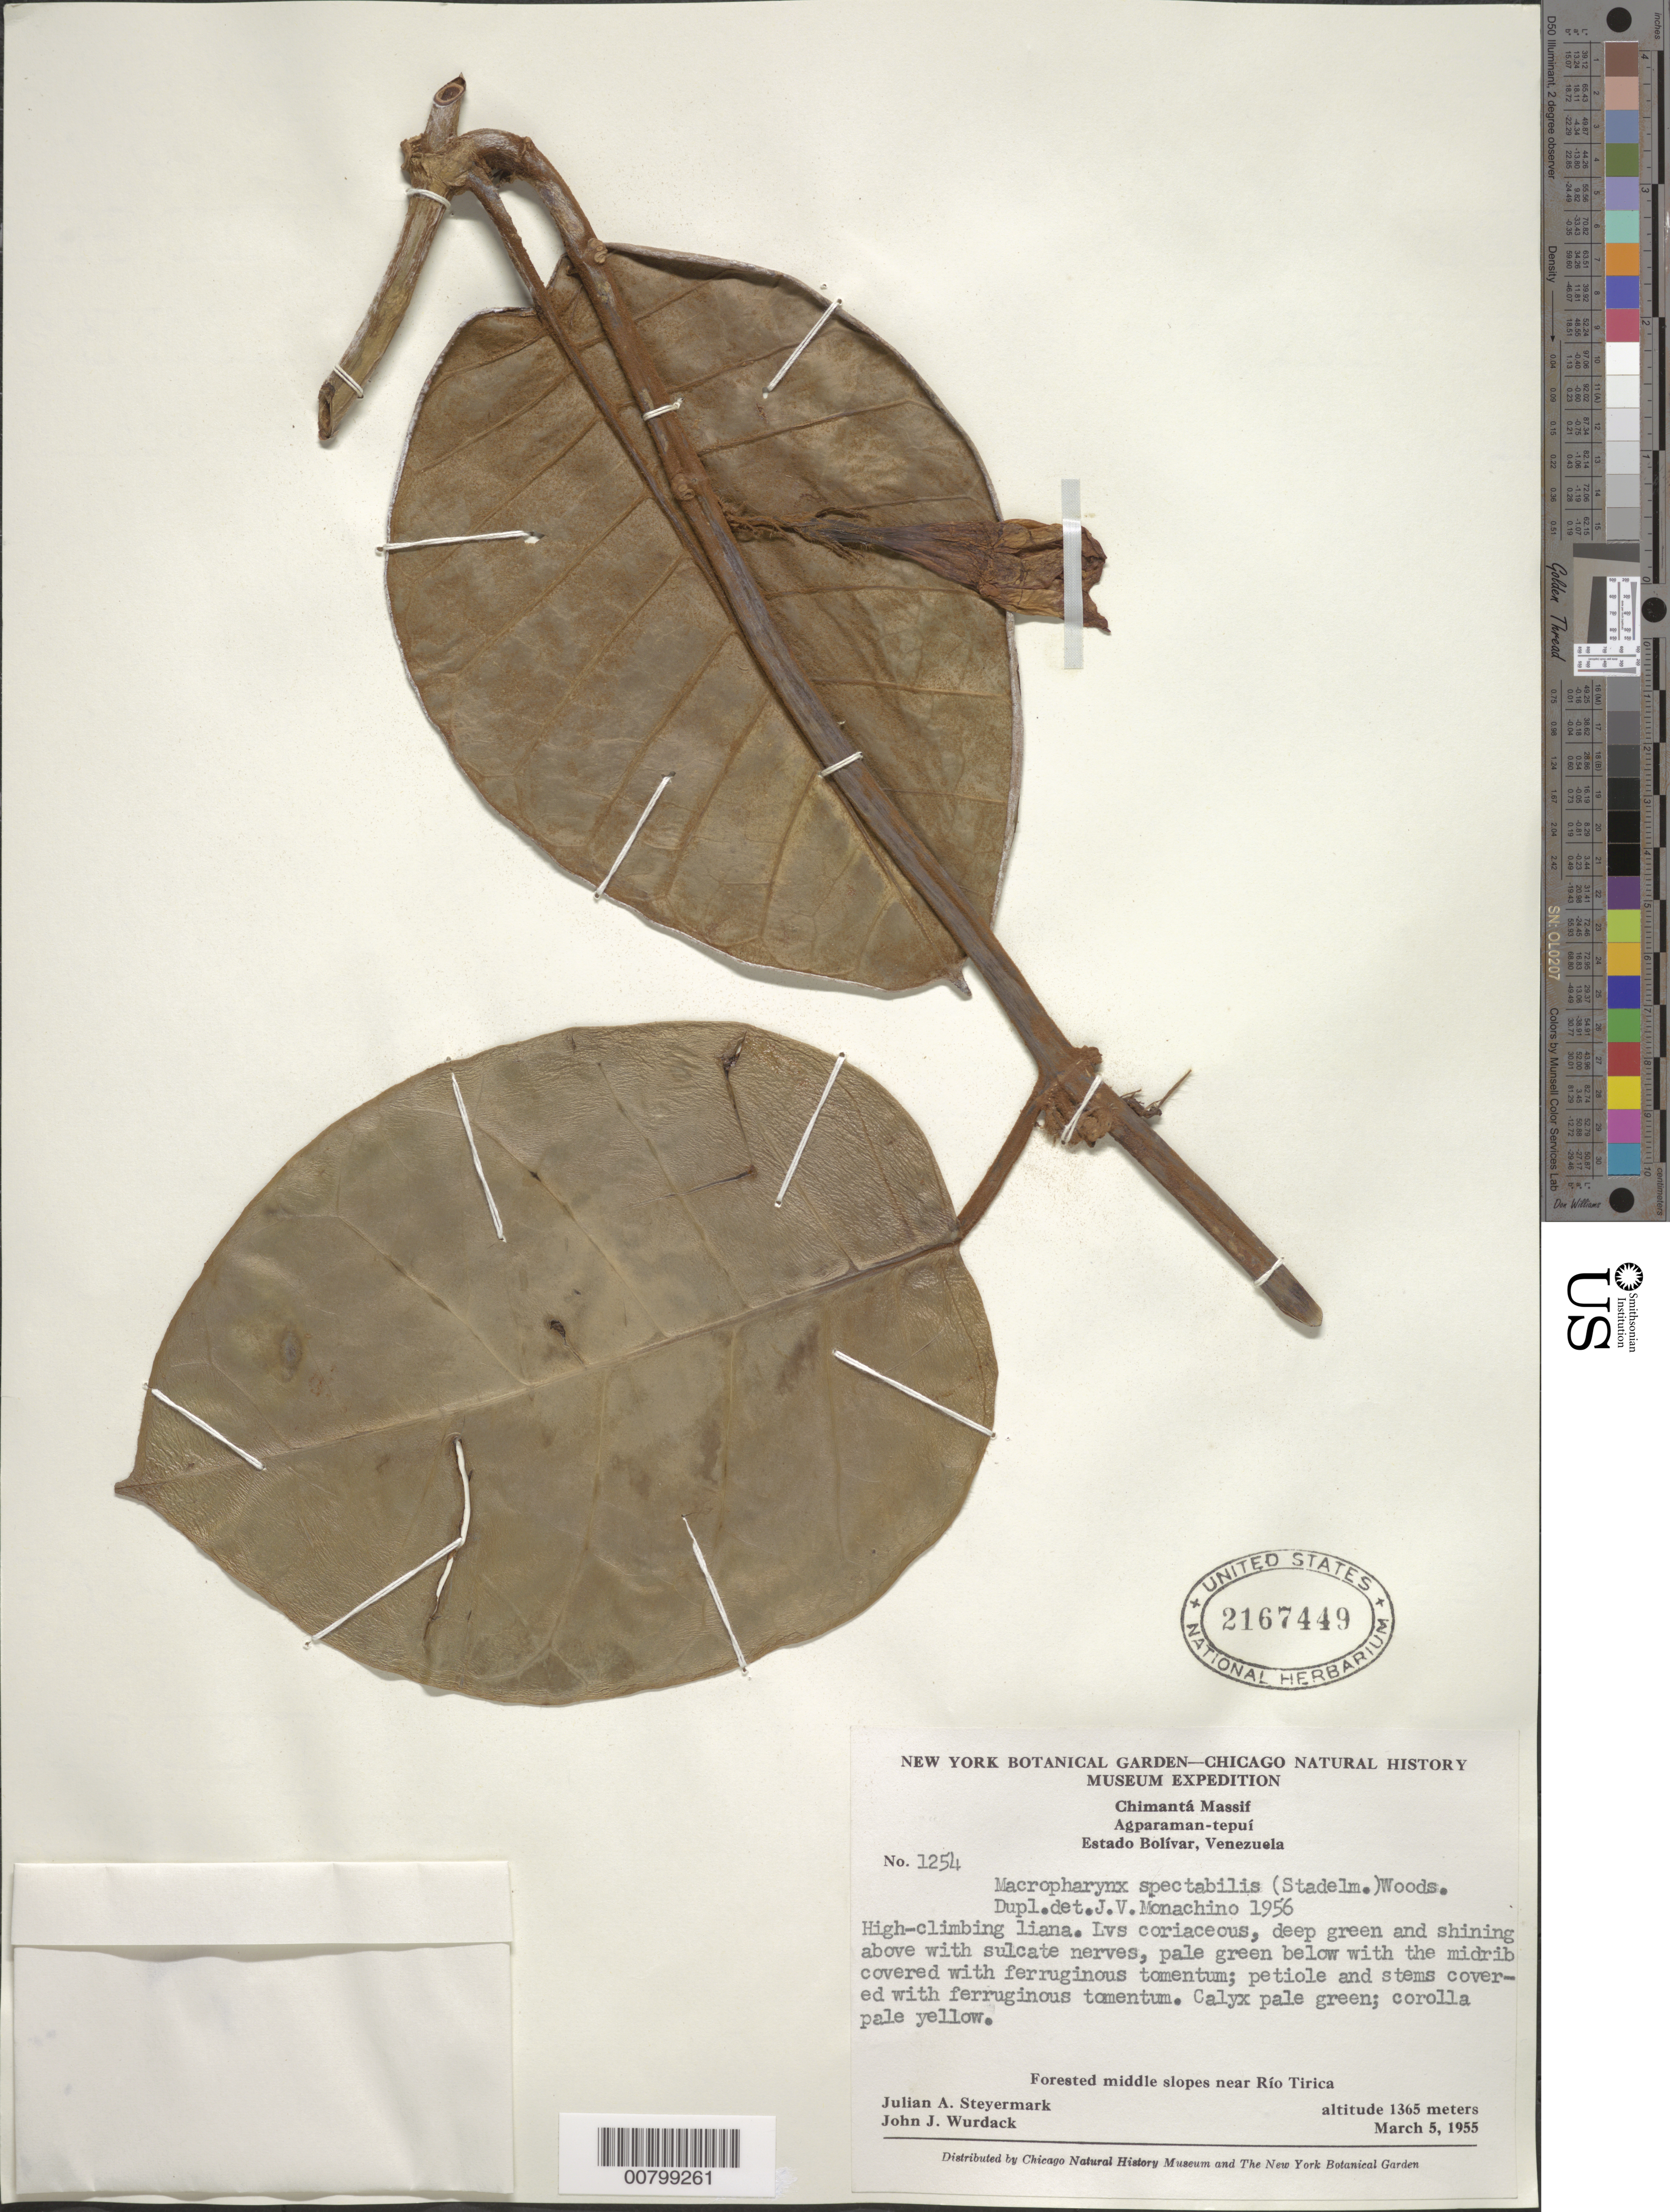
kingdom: Plantae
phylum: Tracheophyta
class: Magnoliopsida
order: Gentianales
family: Apocynaceae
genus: Macropharynx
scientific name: Macropharynx spectabilis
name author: (Stadelm.) Woodson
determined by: Monachino, J. V.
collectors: J. Steyermark & J. J. Wurdack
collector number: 55 1254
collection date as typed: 5-Mar-55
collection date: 1955-03-05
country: Venezuela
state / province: Bolívar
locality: Chimantá Massif, Agparaman-tepuí, near Río Tirica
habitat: Forested middle slopes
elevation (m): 1365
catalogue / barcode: US 2167449